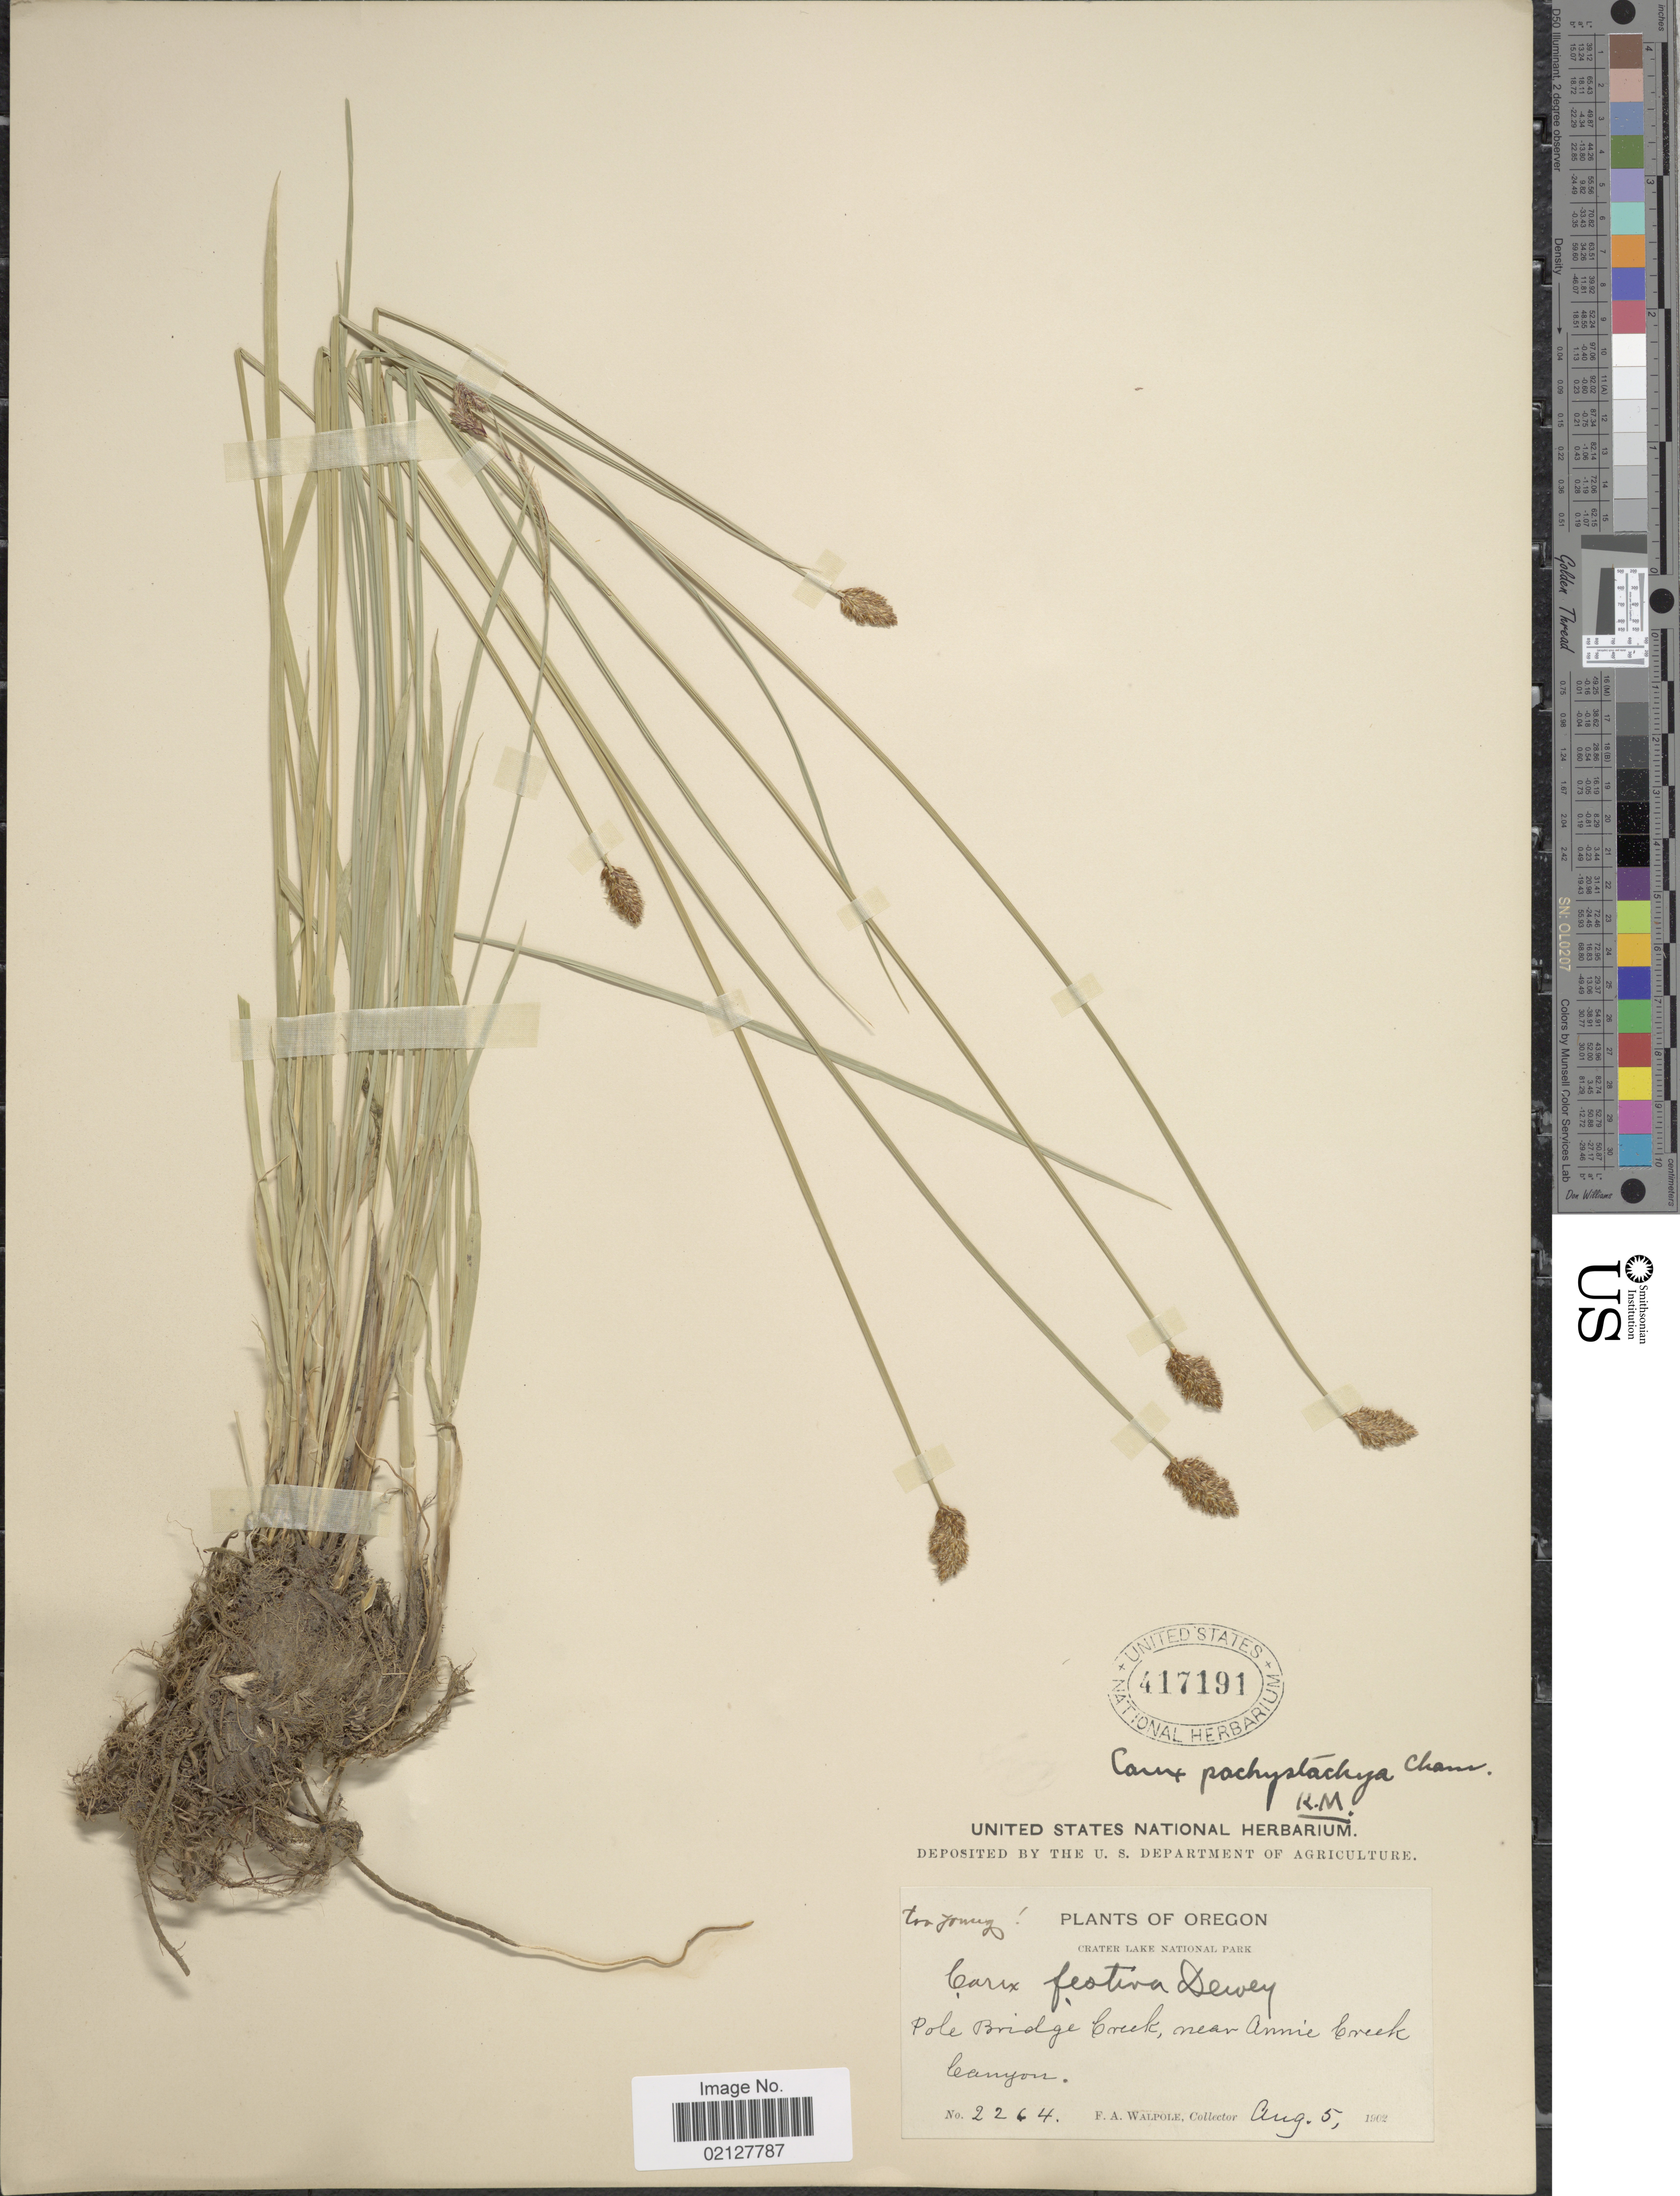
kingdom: Plantae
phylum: Tracheophyta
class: Liliopsida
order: Poales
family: Cyperaceae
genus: Carex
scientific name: Carex pachystachya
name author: Cham. ex Steud.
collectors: F. Walpole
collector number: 2264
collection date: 1902-08-05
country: United States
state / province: Oregon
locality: Crater Lake National Park. Pole Bridge Creek, near Annie Creek Canyon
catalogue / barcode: US 417191